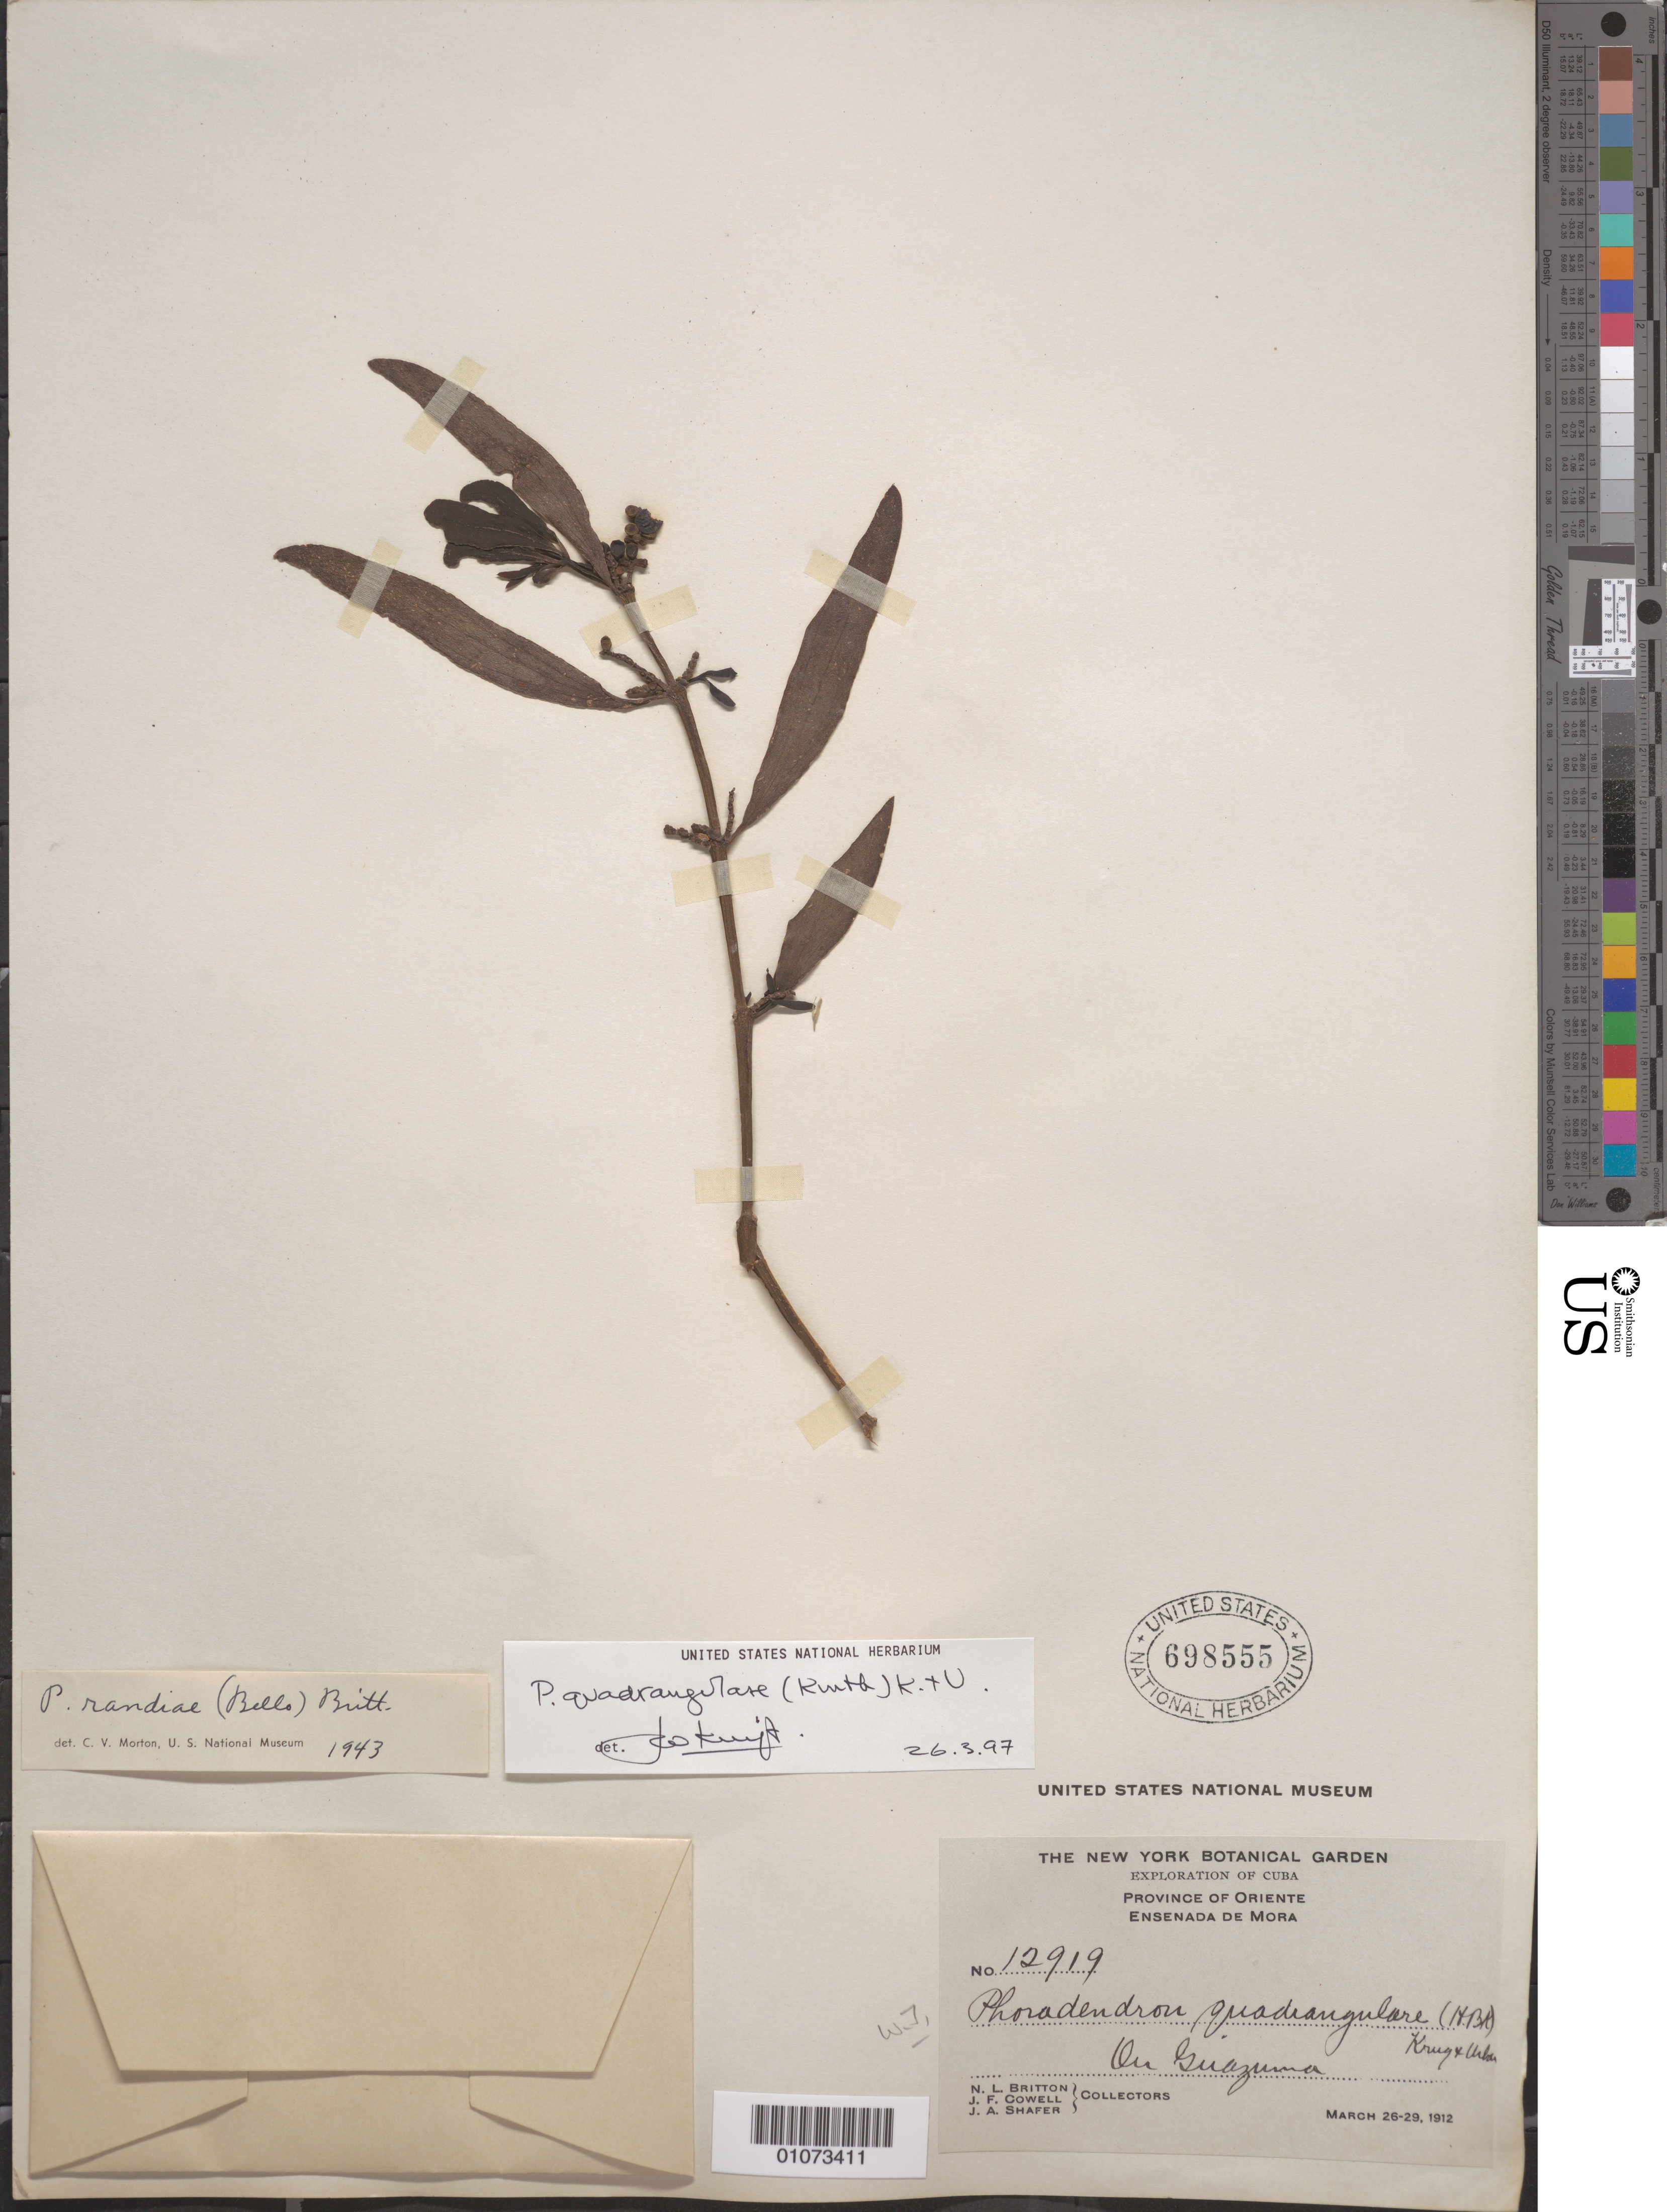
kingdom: Plantae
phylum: Tracheophyta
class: Magnoliopsida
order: Santalales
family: Viscaceae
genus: Phoradendron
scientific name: Phoradendron quadrangulare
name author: (Kunth) Griseb.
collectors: N. Britton, J. F. Cowell & J. A. Shafer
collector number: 12919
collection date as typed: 26 Mar 1912 to 29 Mar 1912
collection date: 1912-03-26/1912-03-29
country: Cuba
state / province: Granma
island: Cuba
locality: Province of Oriente, Ensenada de Mora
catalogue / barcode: US 698555